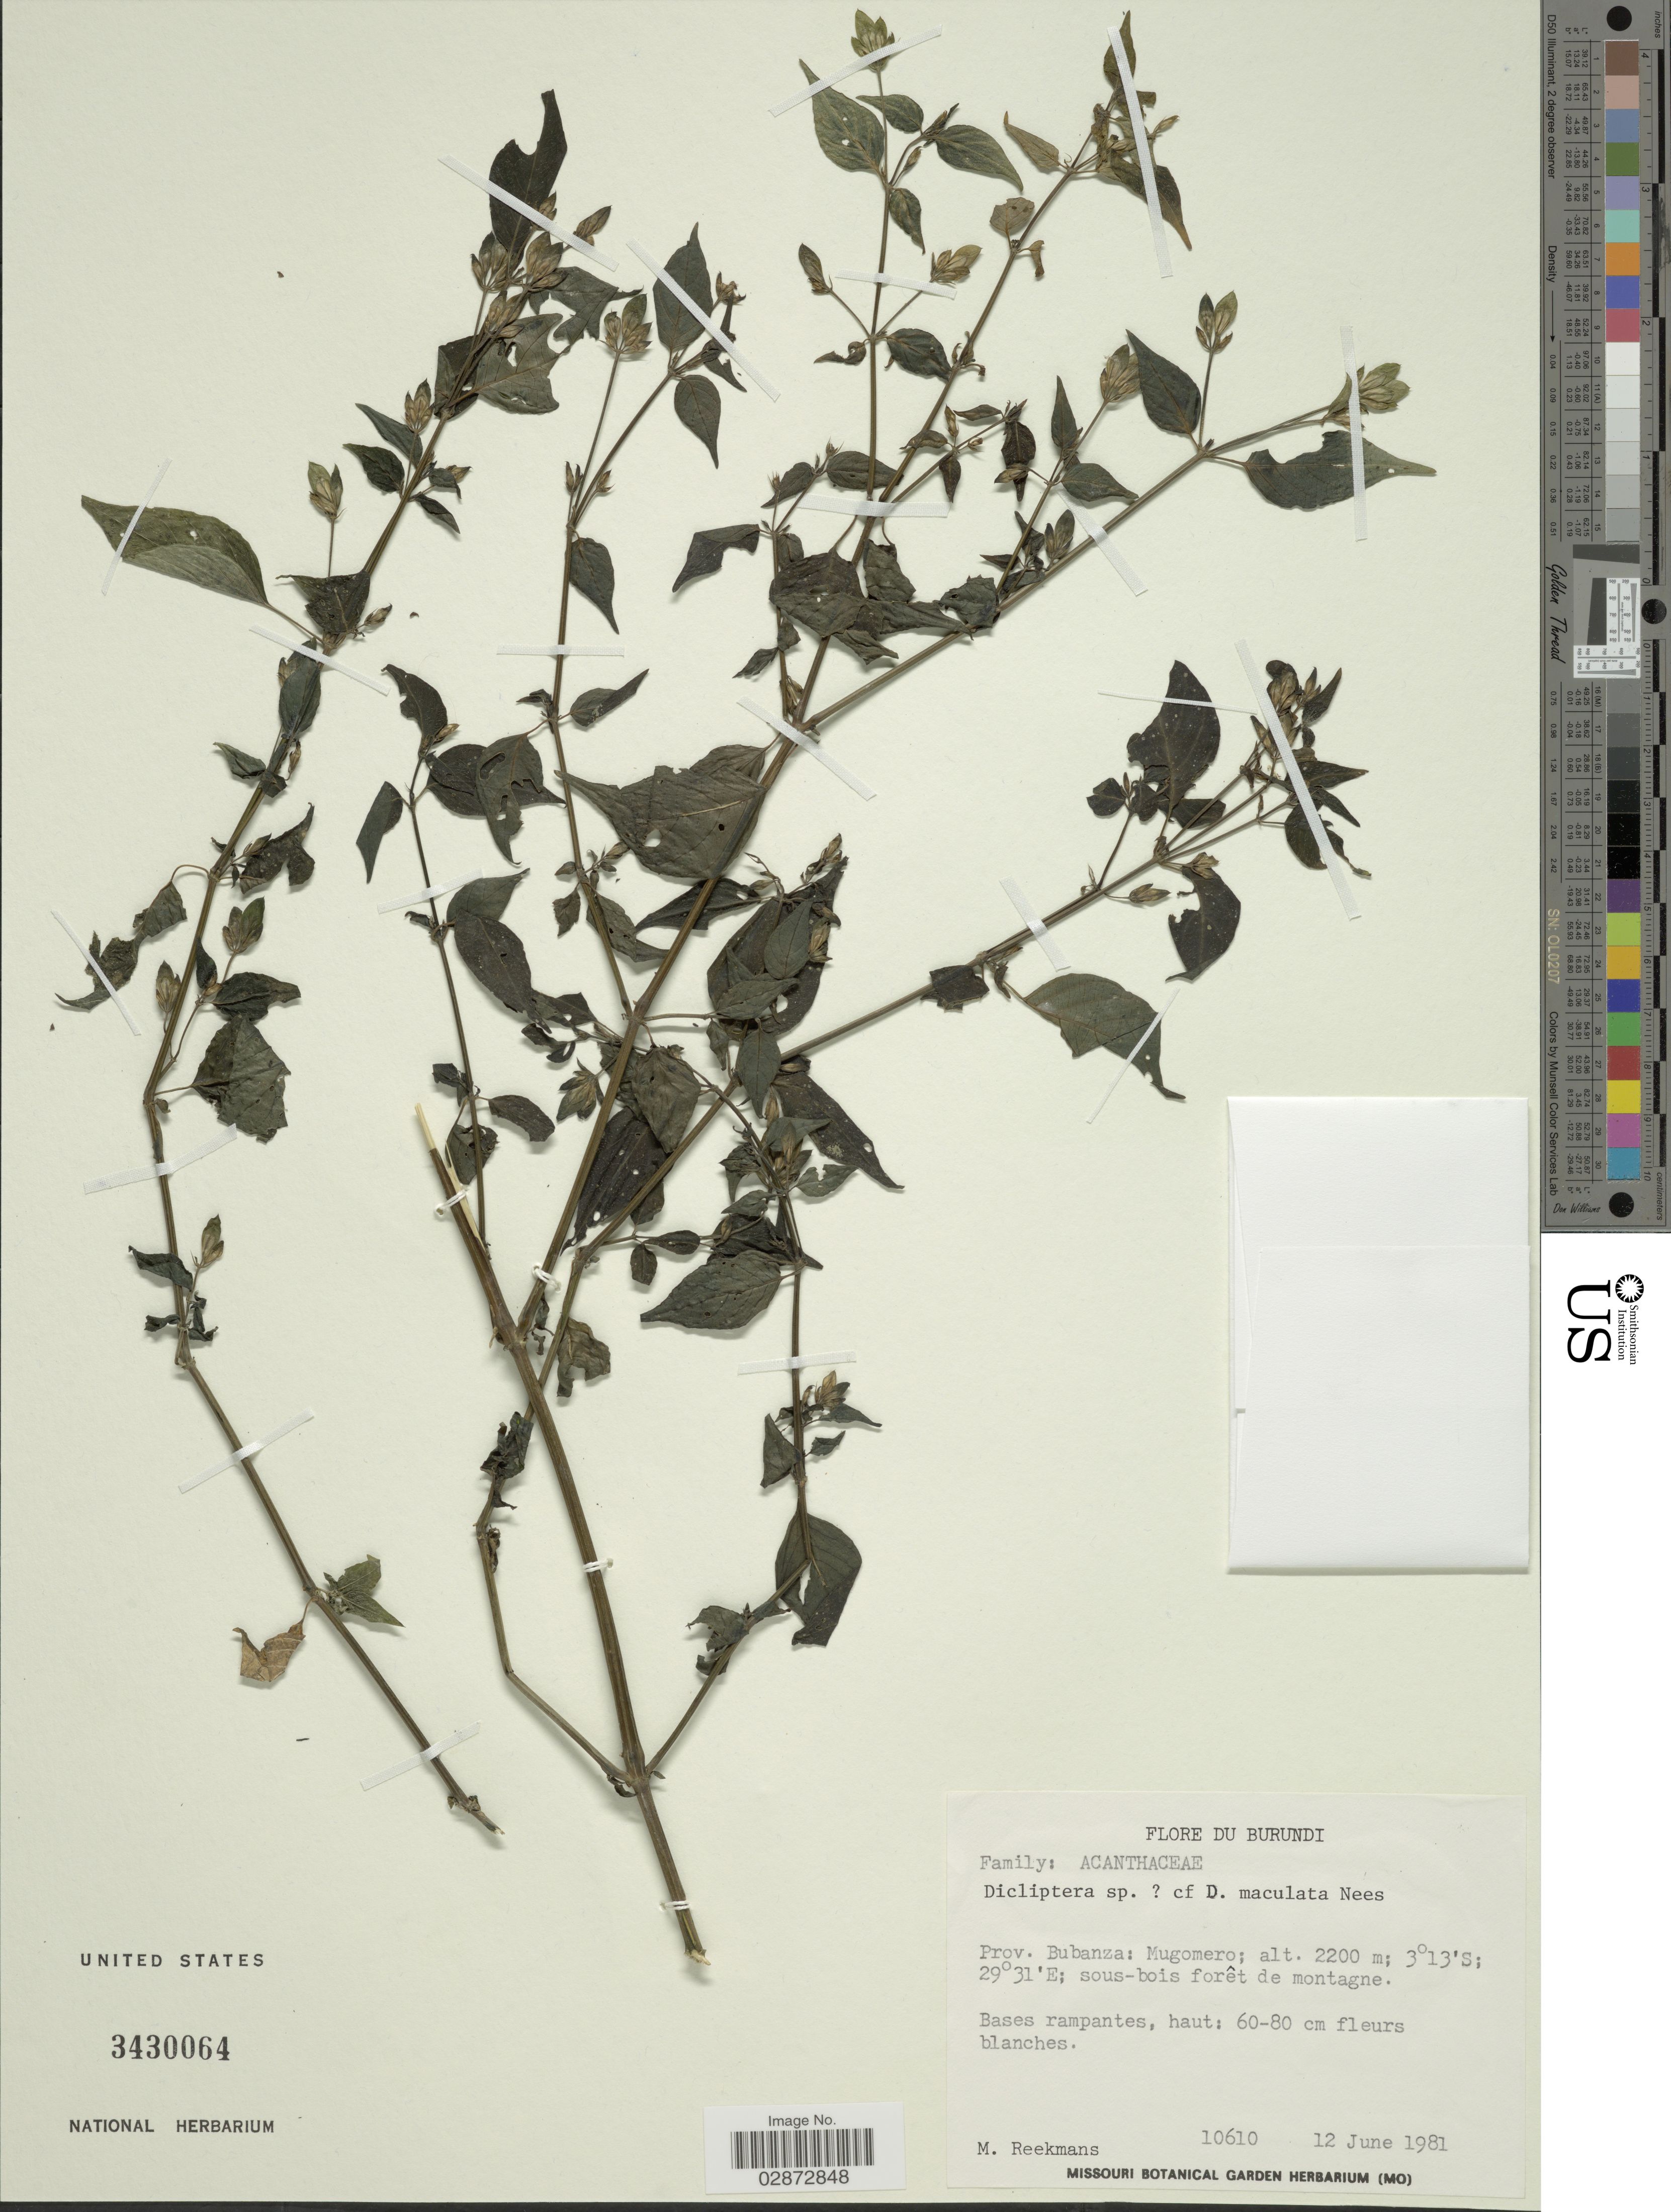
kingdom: Plantae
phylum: Tracheophyta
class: Magnoliopsida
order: Lamiales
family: Acanthaceae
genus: Dicliptera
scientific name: Dicliptera maculata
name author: Nees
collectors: M. Reekmans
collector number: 10610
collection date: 1981-06-12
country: Burundi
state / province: Bubanza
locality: Mugomero.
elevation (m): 2200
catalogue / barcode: US 3430064